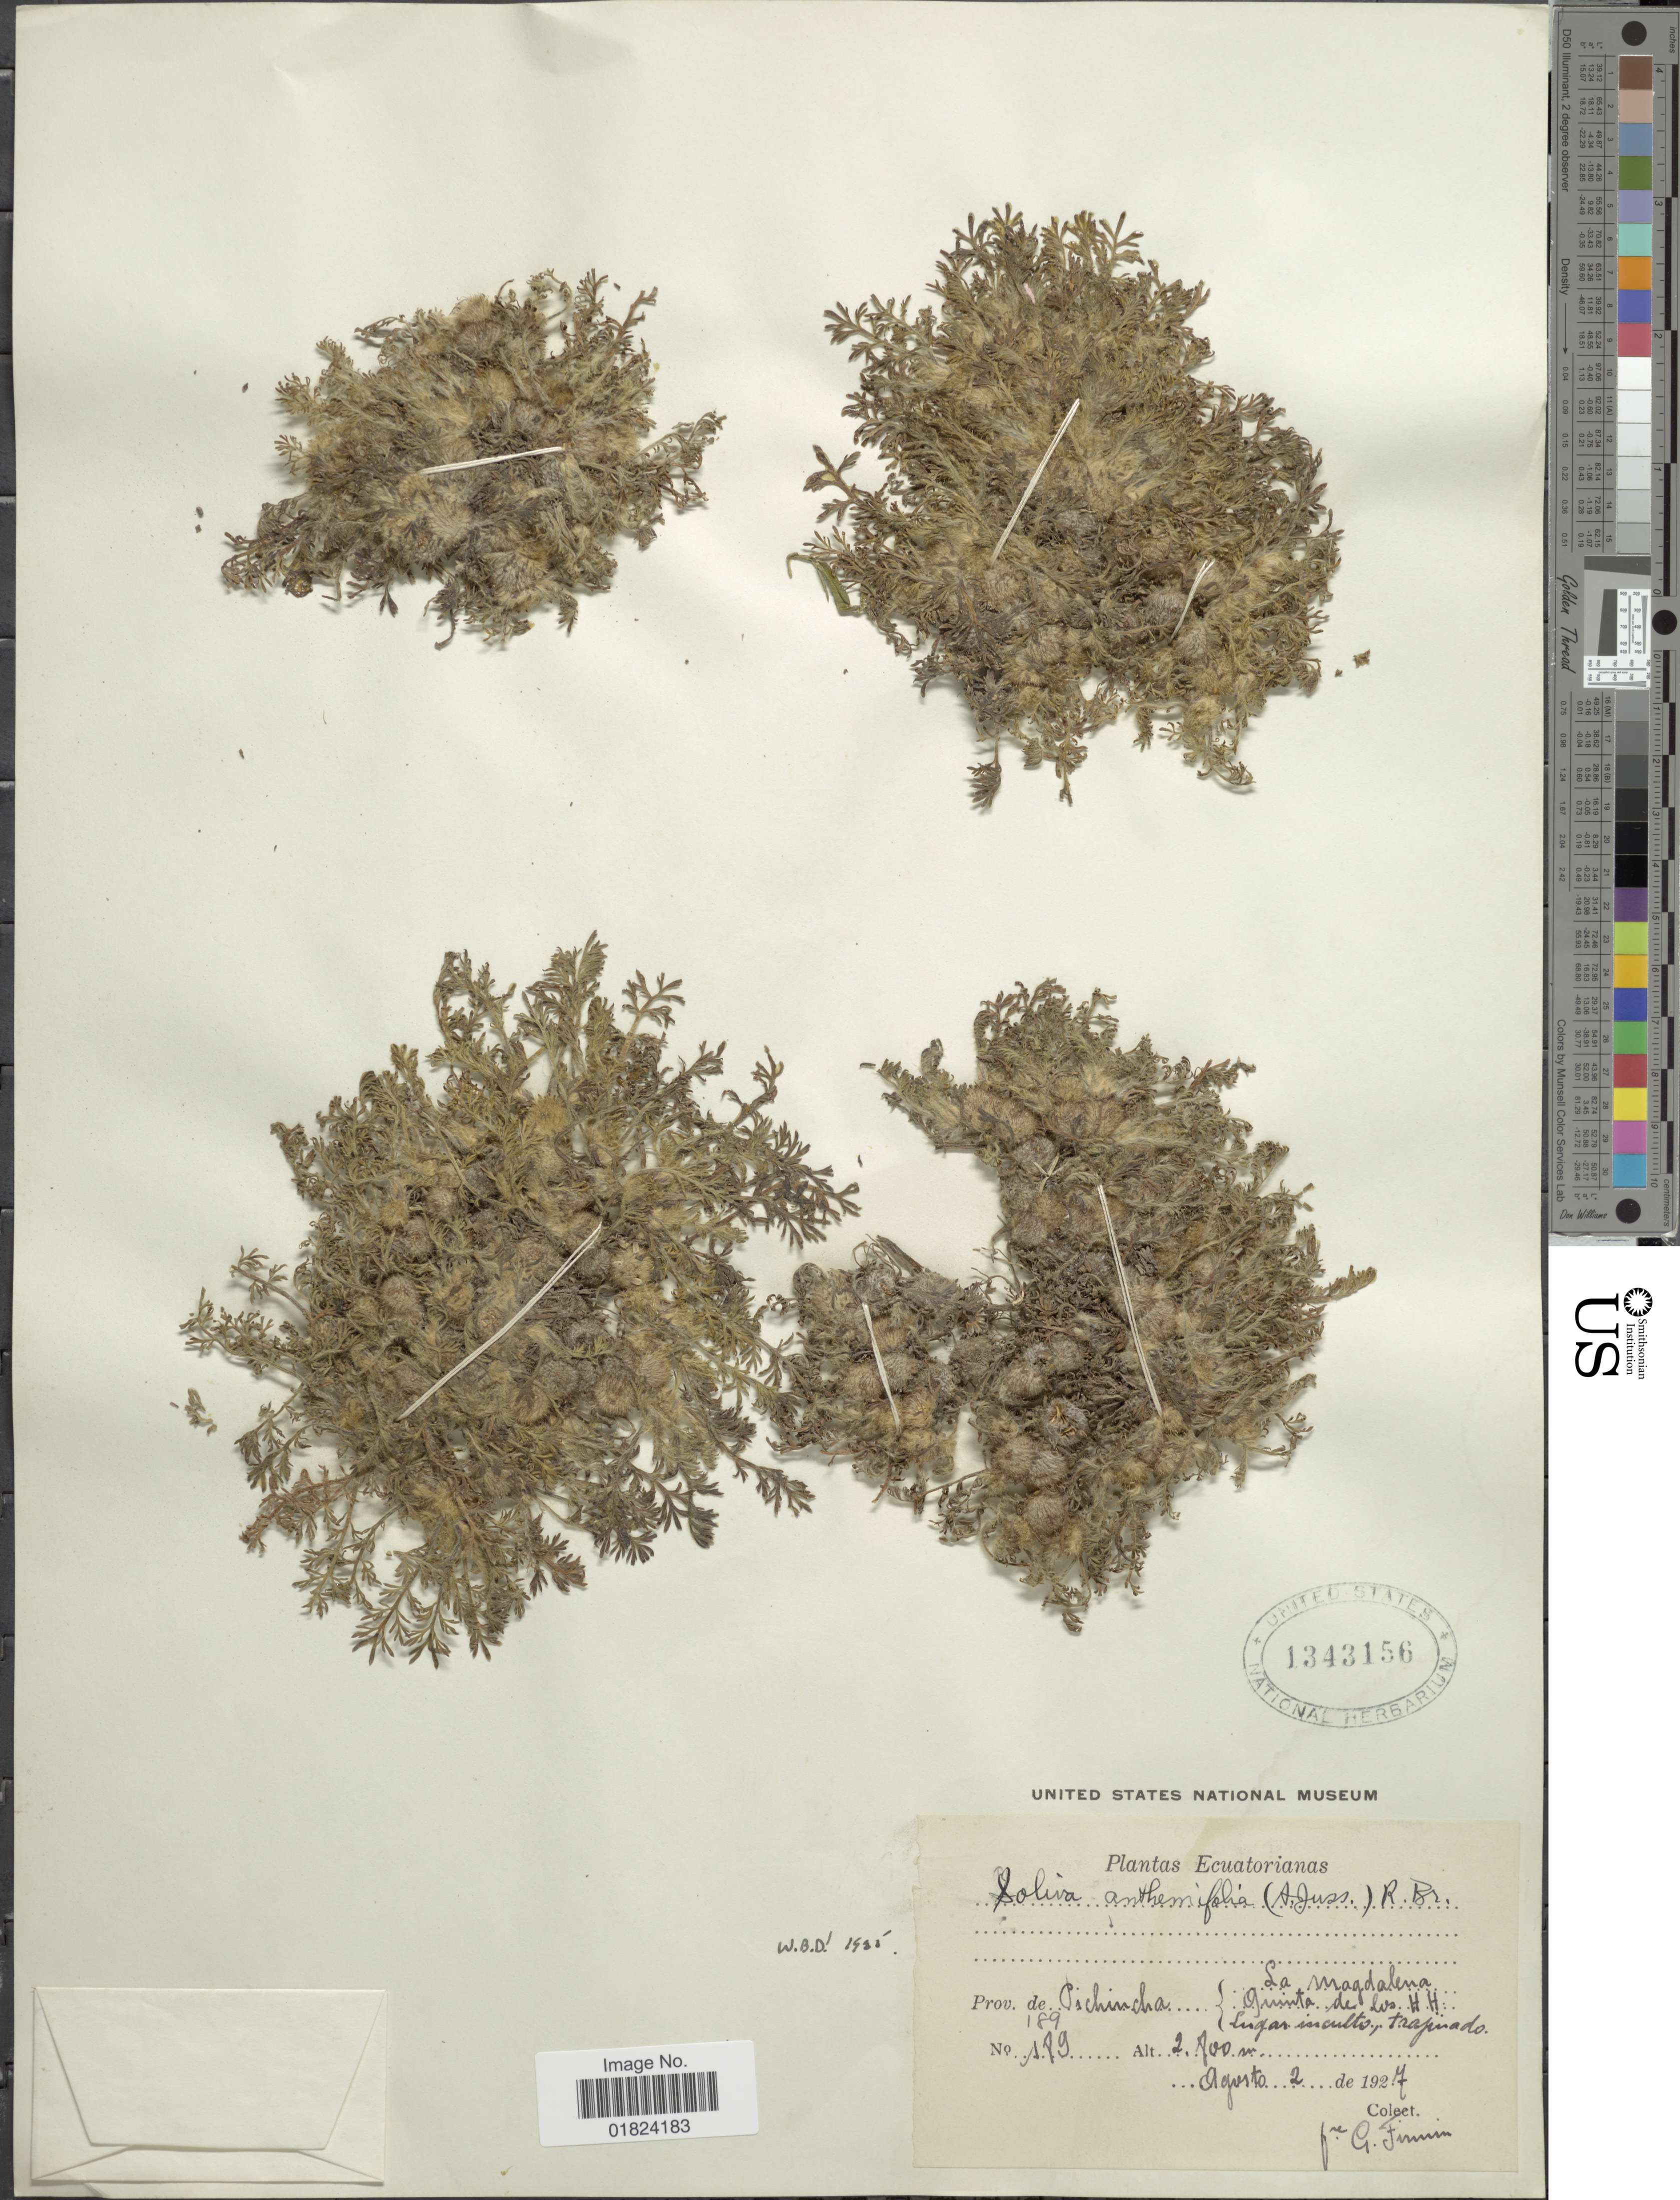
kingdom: Plantae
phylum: Tracheophyta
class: Magnoliopsida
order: Asterales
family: Asteraceae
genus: Soliva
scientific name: Soliva anthemifolia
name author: (Juss.) Sweet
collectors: F. Firmin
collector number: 179*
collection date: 1927-08-02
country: Ecuador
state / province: Pichincha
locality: La Magdalena, quinta de los H.H. Lugar inculto, trapinado. [interpreted]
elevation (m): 2700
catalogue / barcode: US 1343156